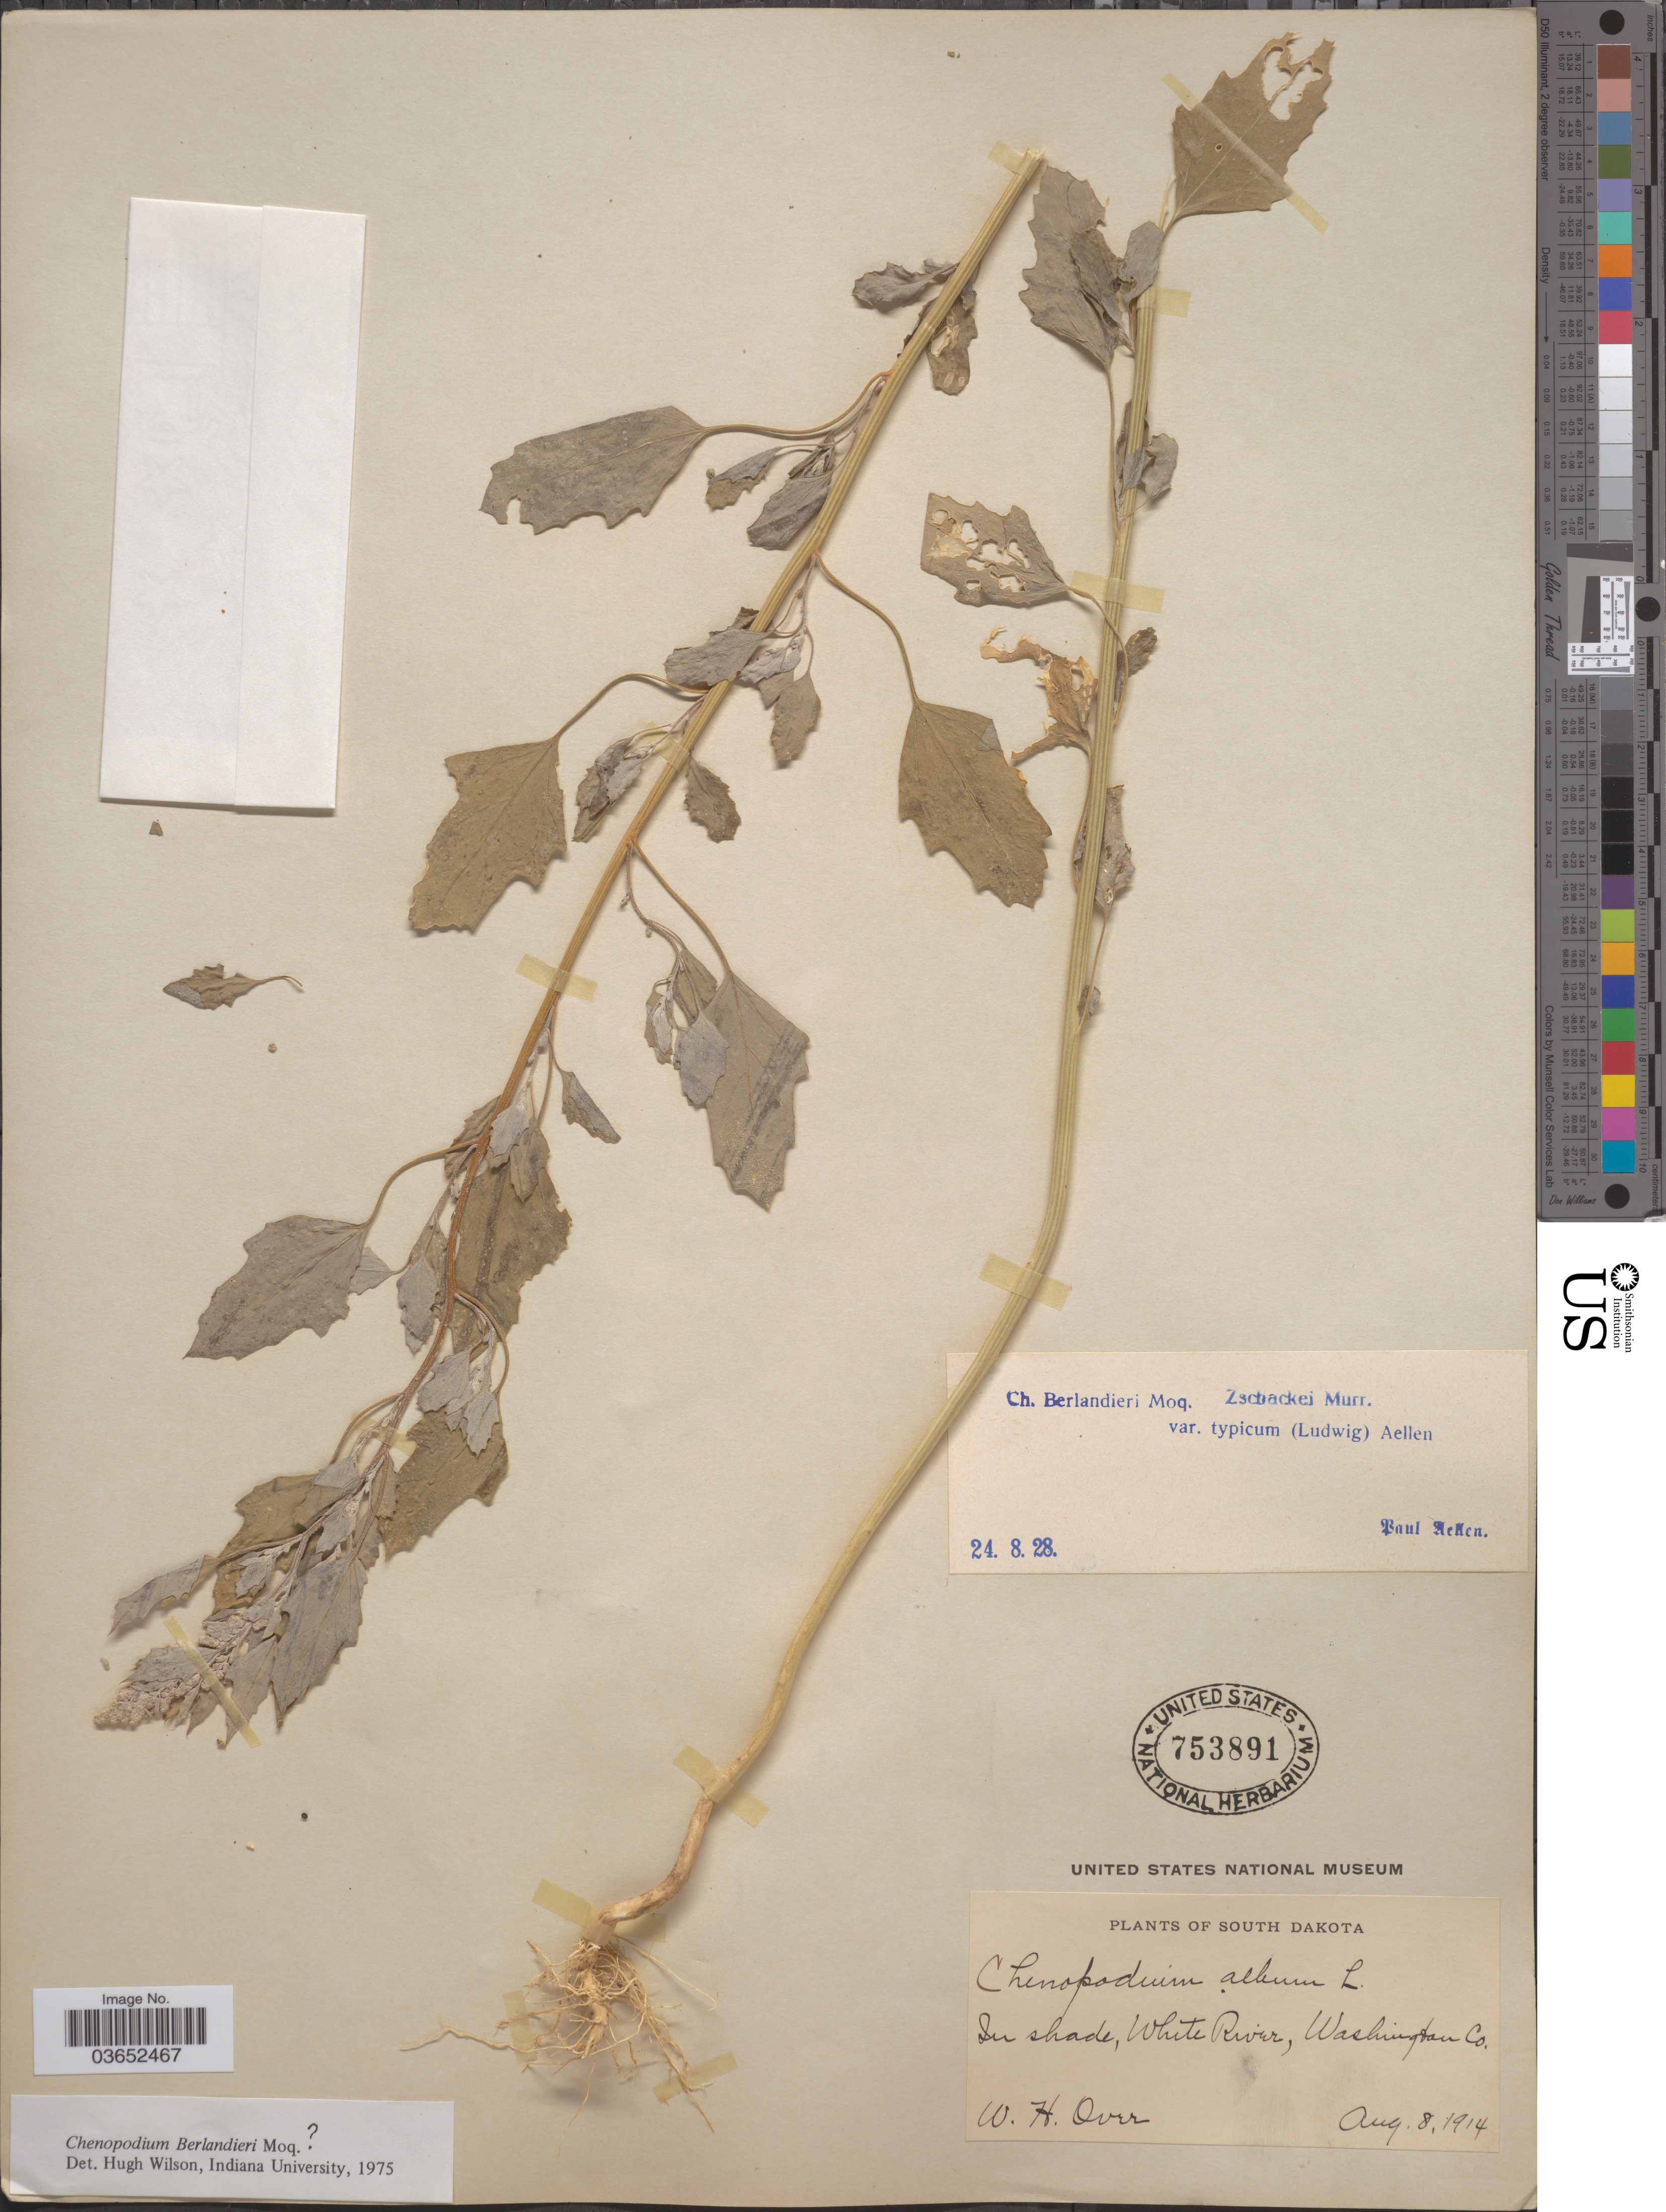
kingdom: Plantae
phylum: Tracheophyta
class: Magnoliopsida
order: Caryophyllales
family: Amaranthaceae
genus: Chenopodium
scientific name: Chenopodium berlandieri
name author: Moq.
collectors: W. Over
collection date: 1914-08-08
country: United States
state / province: South Dakota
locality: In shade, White River, Washington Co.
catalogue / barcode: US 753891